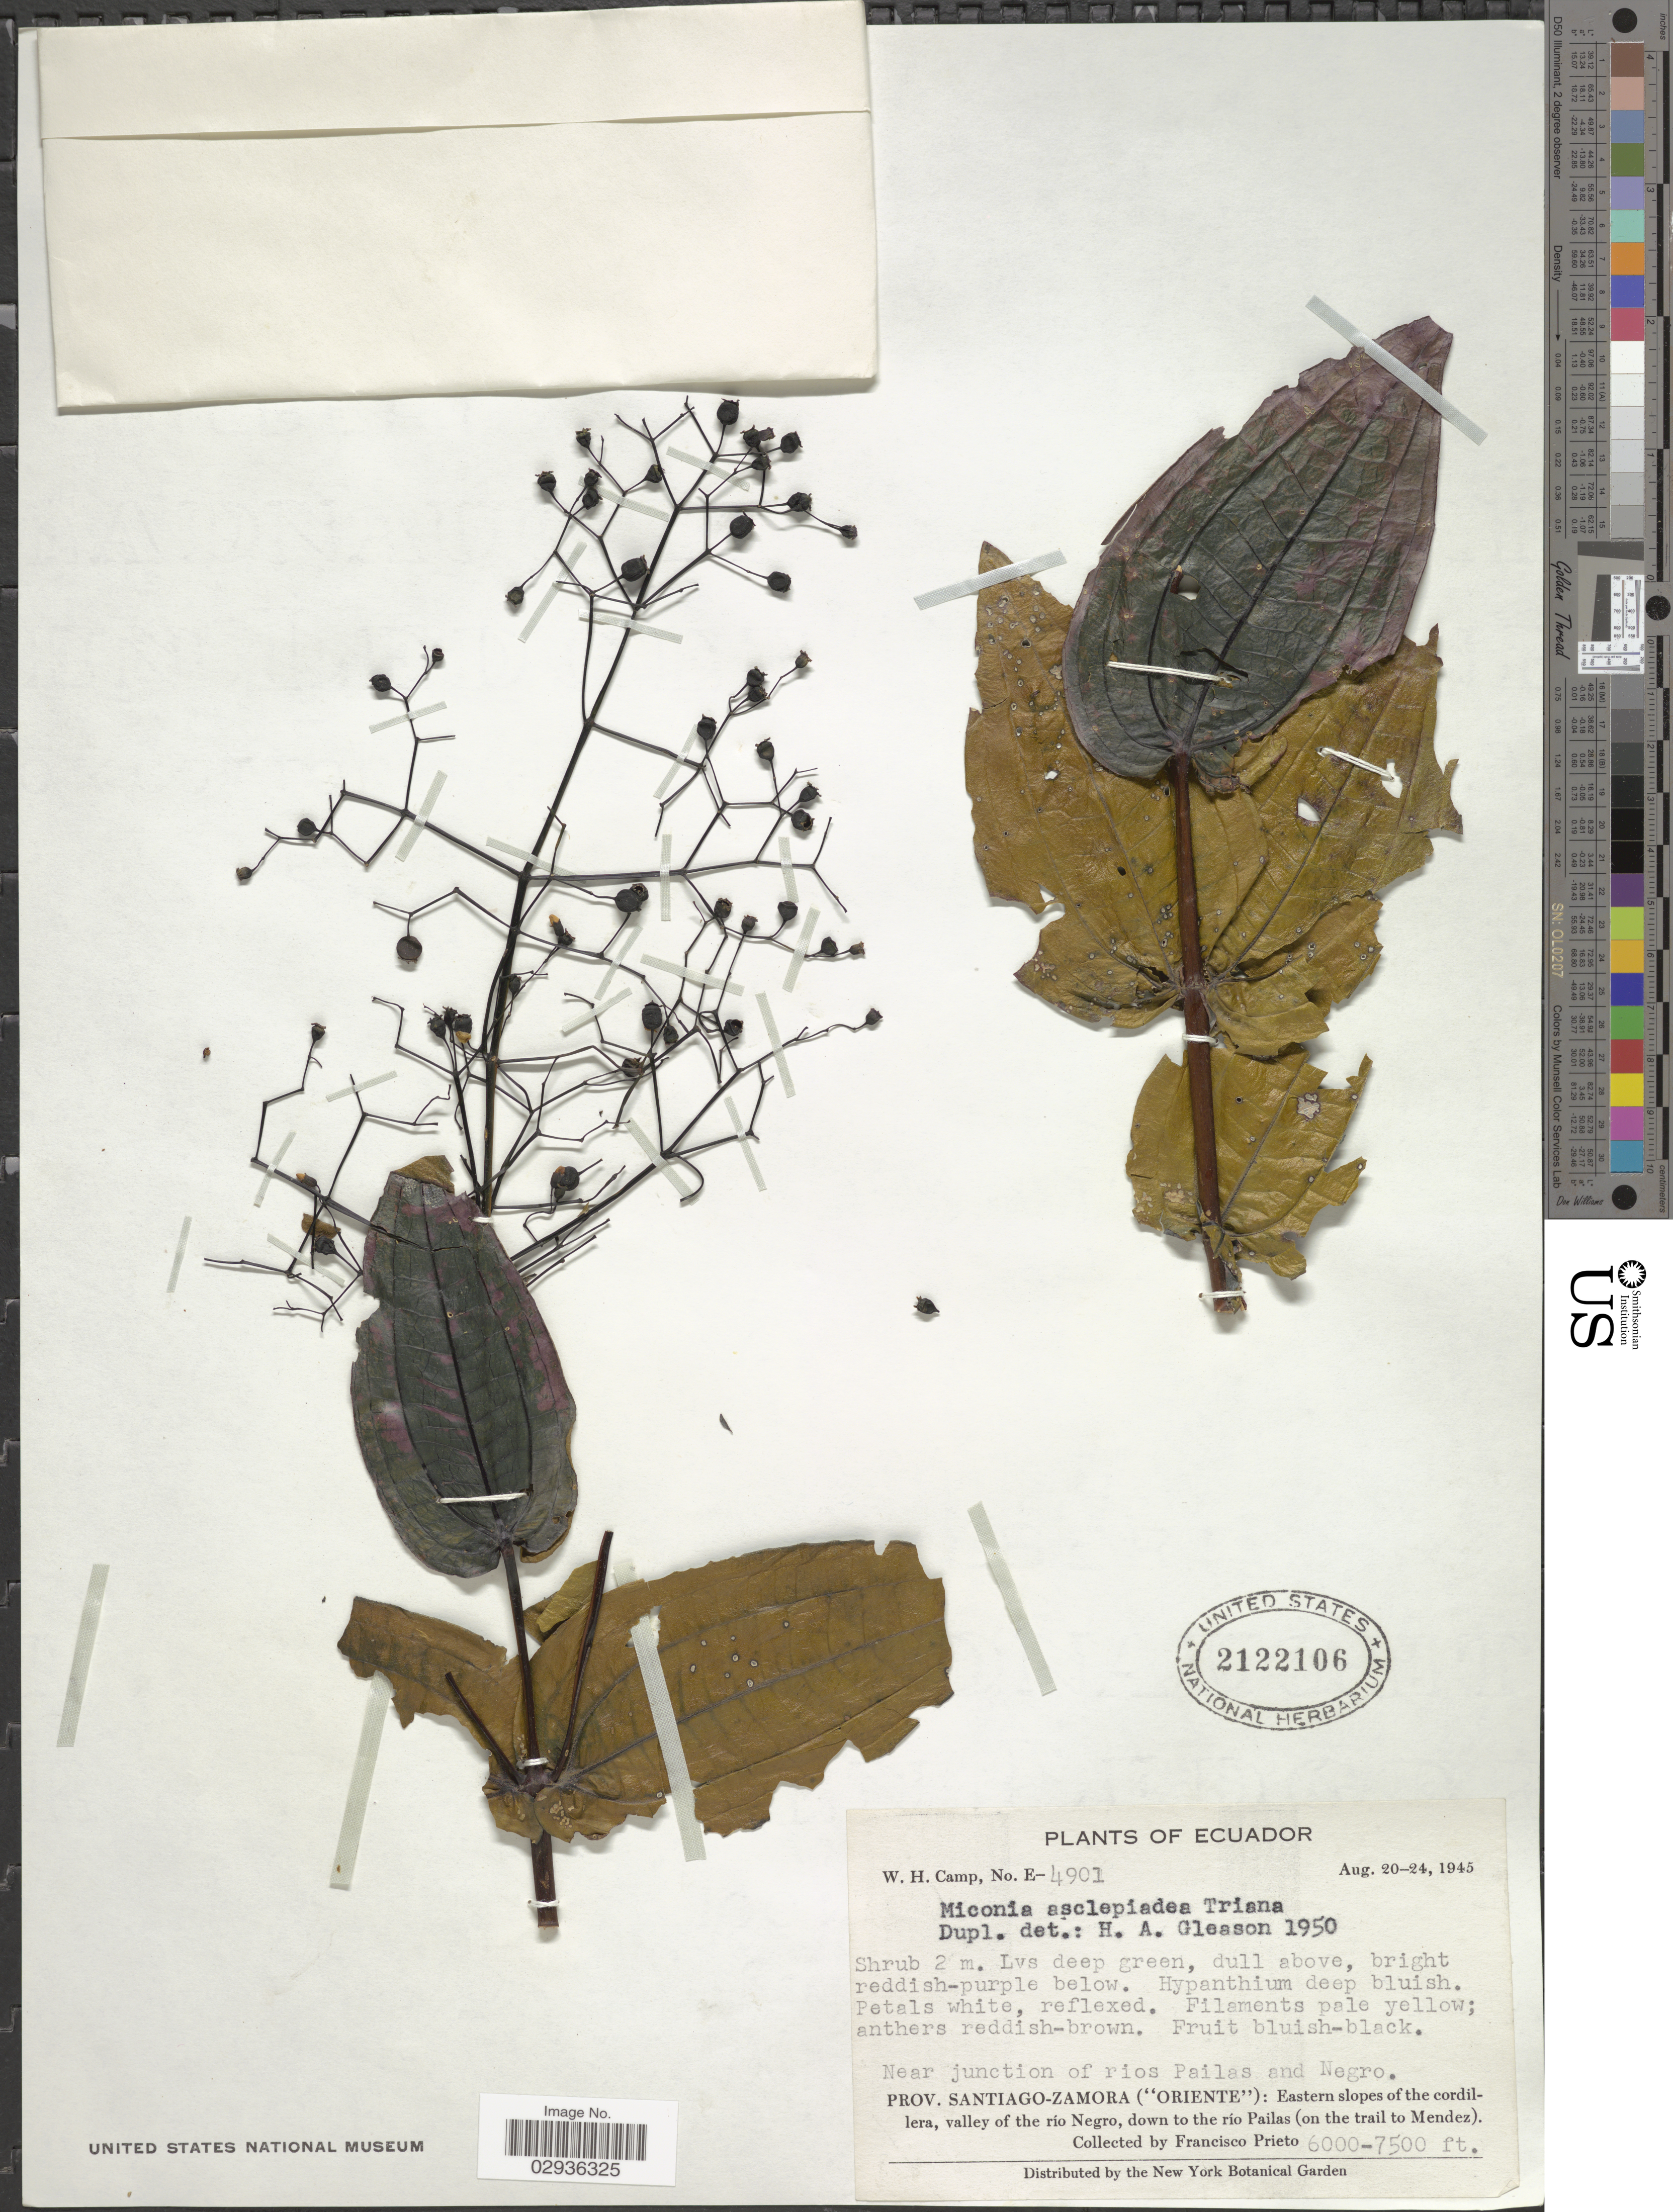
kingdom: Plantae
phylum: Tracheophyta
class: Magnoliopsida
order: Myrtales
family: Melastomataceae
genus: Miconia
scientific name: Miconia asclepiadea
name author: Triana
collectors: W. H. Camp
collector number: E-4901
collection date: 1945-08-20/1945-08-24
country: Ecuador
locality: Near junction of rio Pailas and Negro. Prov. Santiago-Zamora ("Oriente"): Eastern slopes of the cordillera, valley of the río Negro, down to the río Pailas (on the trail to Mendez).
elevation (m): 1829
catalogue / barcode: US 2122106